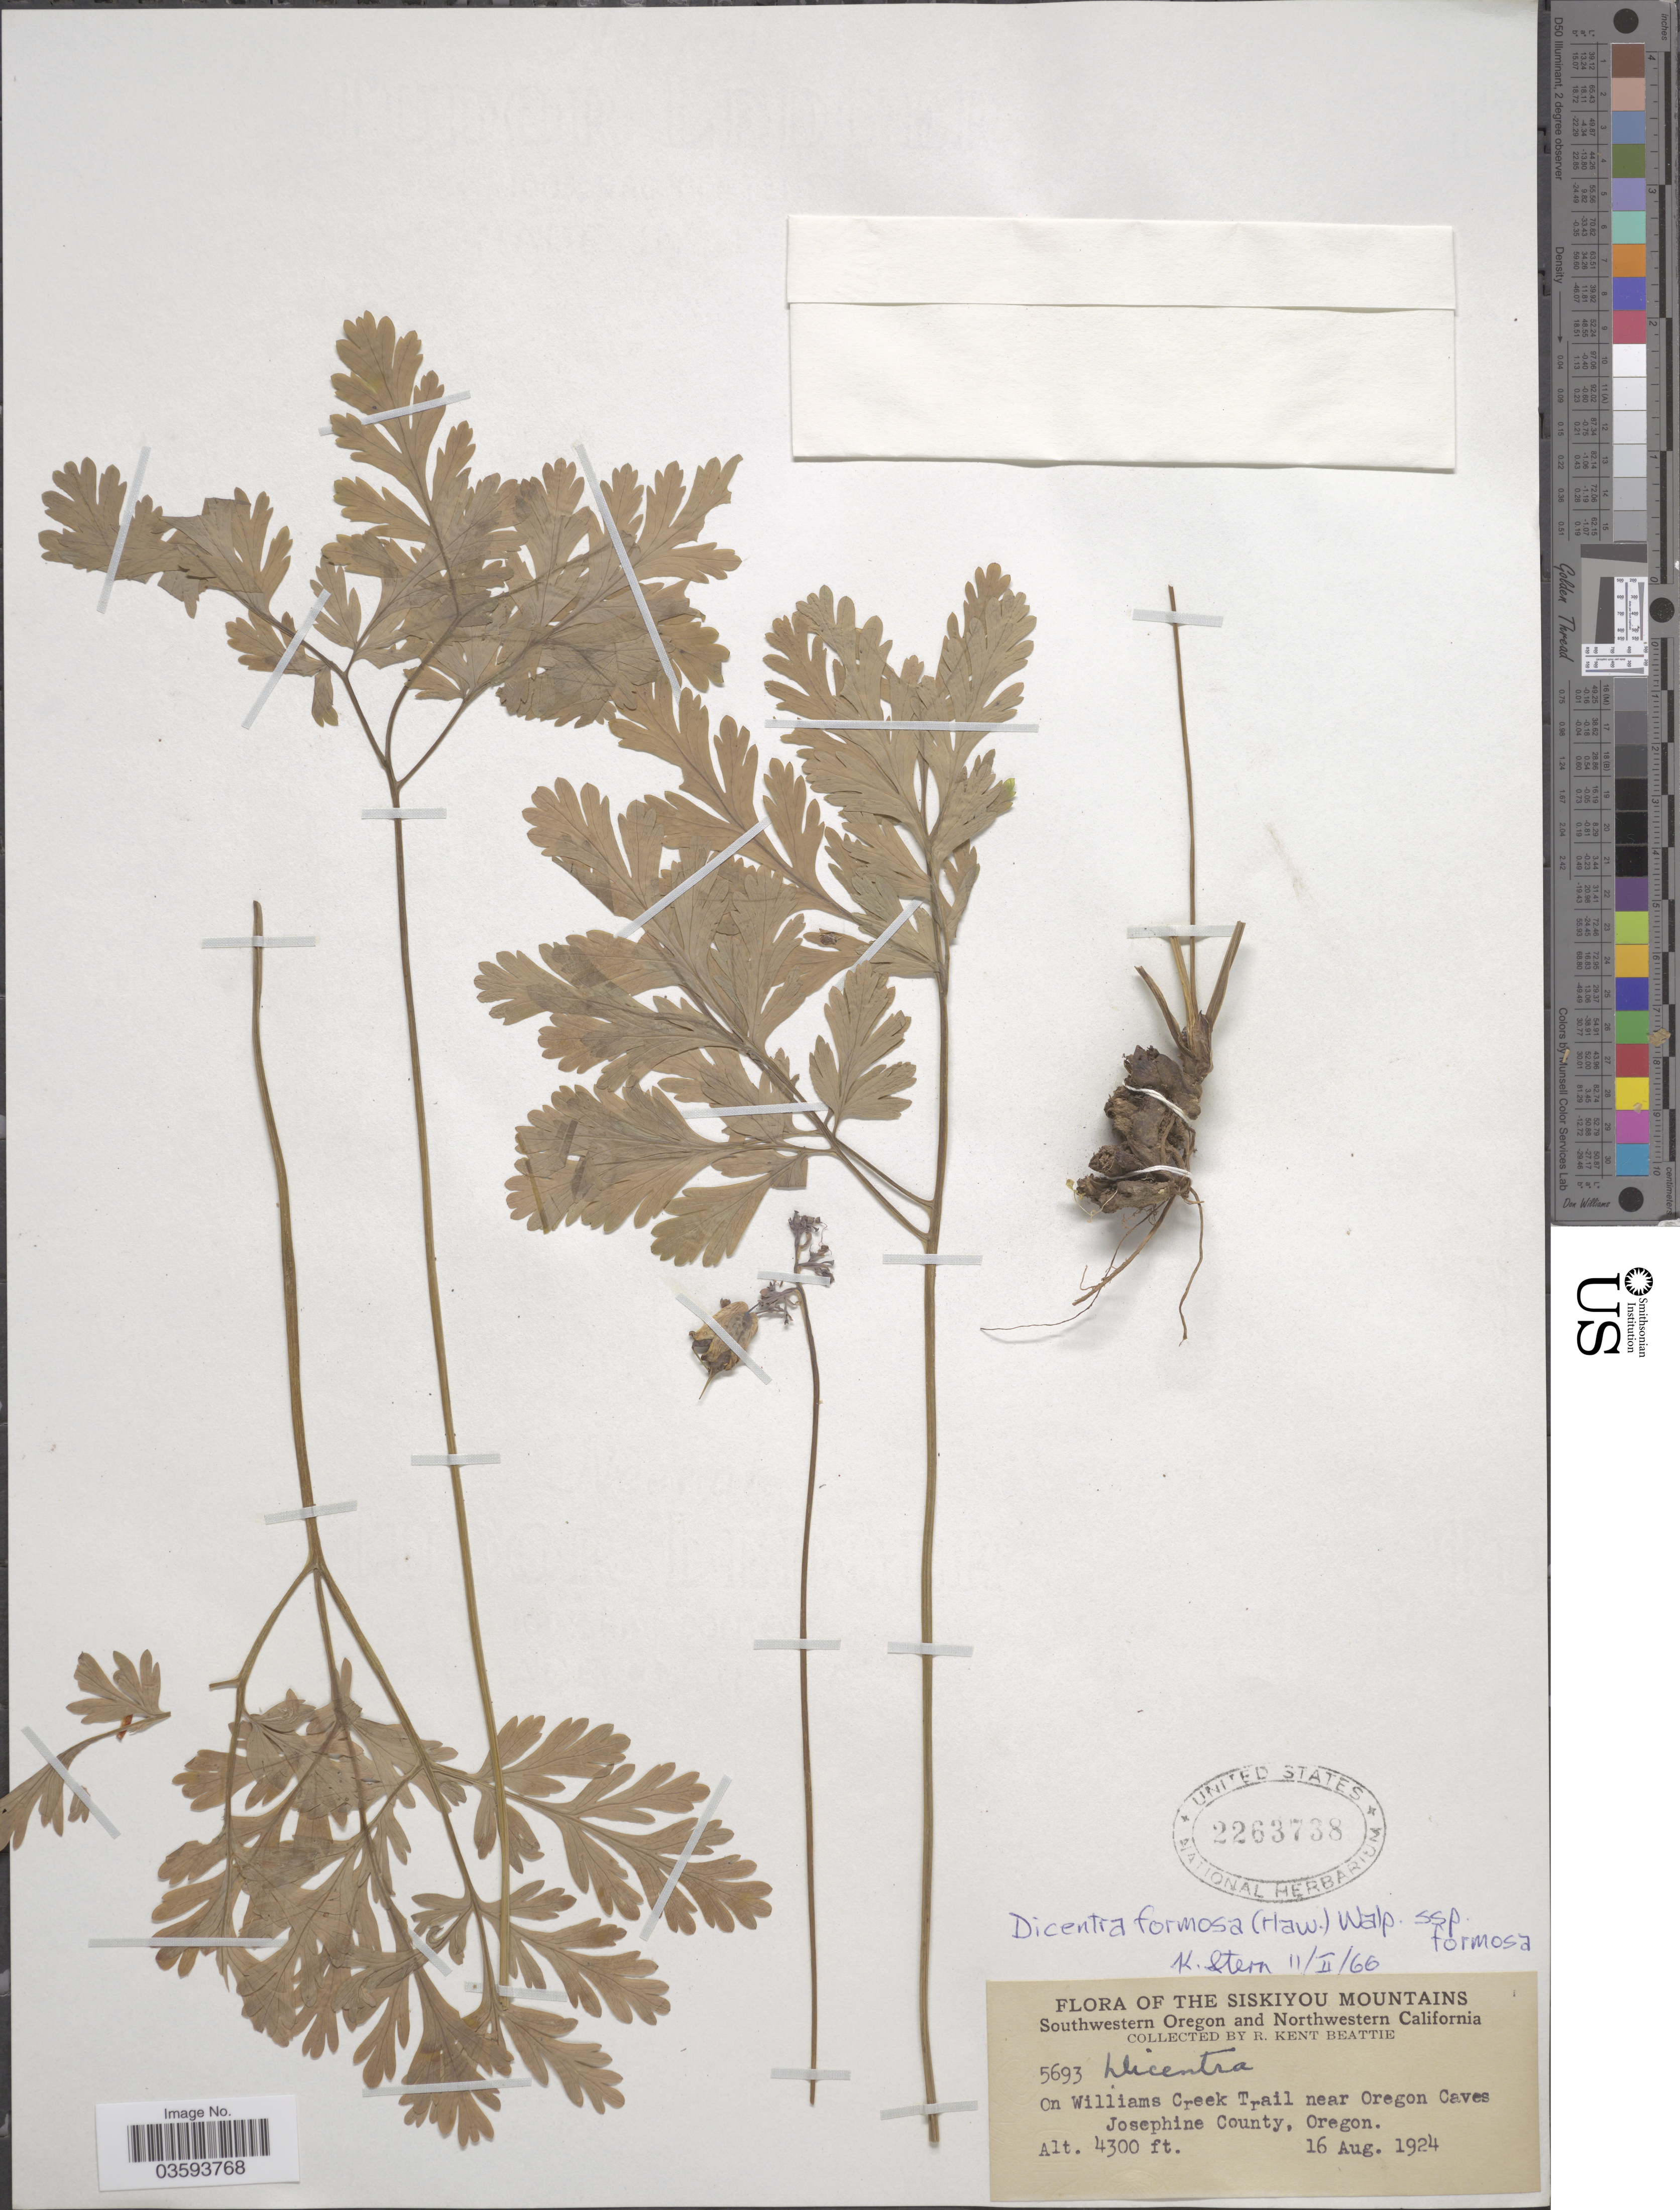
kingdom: Plantae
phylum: Tracheophyta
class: Magnoliopsida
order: Ranunculales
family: Papaveraceae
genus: Dicentra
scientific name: Dicentra formosa subsp. formosa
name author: (Haw.) Walp.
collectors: R. K. Beattie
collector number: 5693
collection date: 1924-08-16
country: United States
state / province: Oregon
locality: The Siskiyou Mountains. Southwestern Oregon. On Williams Creek Trail near Oregon Caves. Josephine County.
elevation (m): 1311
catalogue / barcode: US 2263738